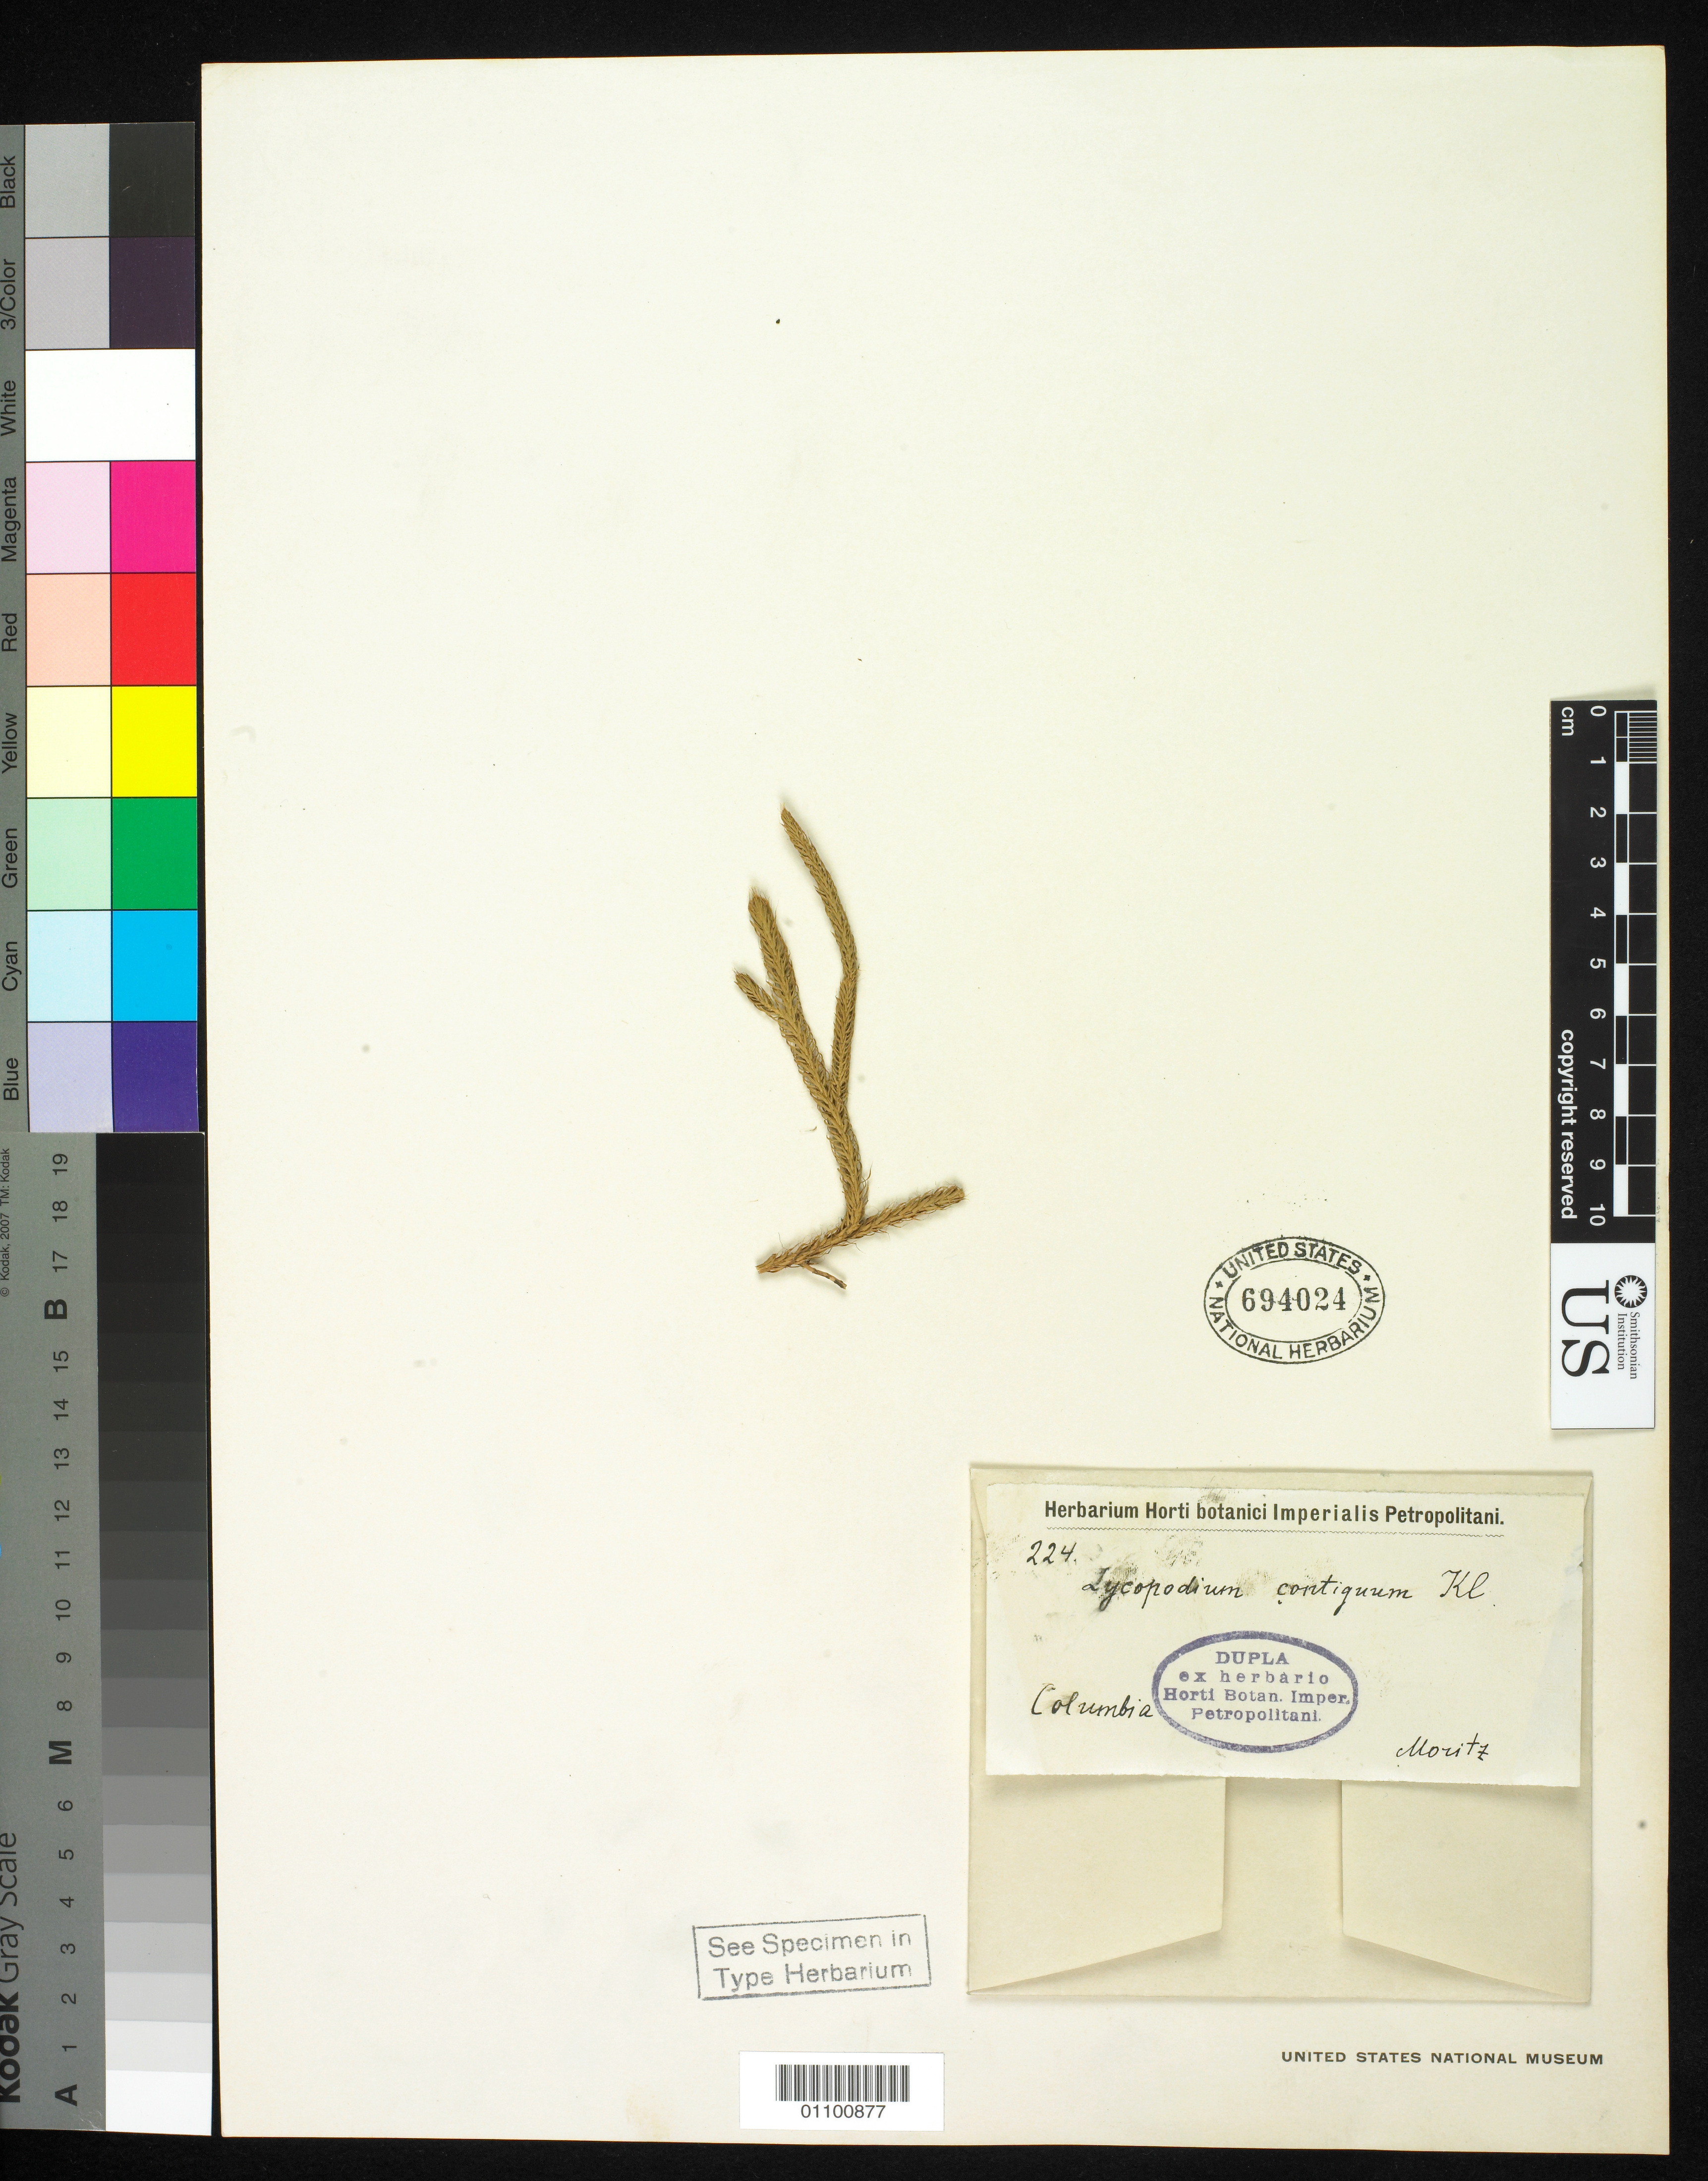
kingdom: Plantae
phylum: Tracheophyta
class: Lycopodiopsida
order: Lycopodiales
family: Lycopodiaceae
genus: Lycopodium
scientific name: Lycopodium contiguum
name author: Klotzsch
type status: Syntype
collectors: A. Moritz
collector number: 224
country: Colombia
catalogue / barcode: US 694024